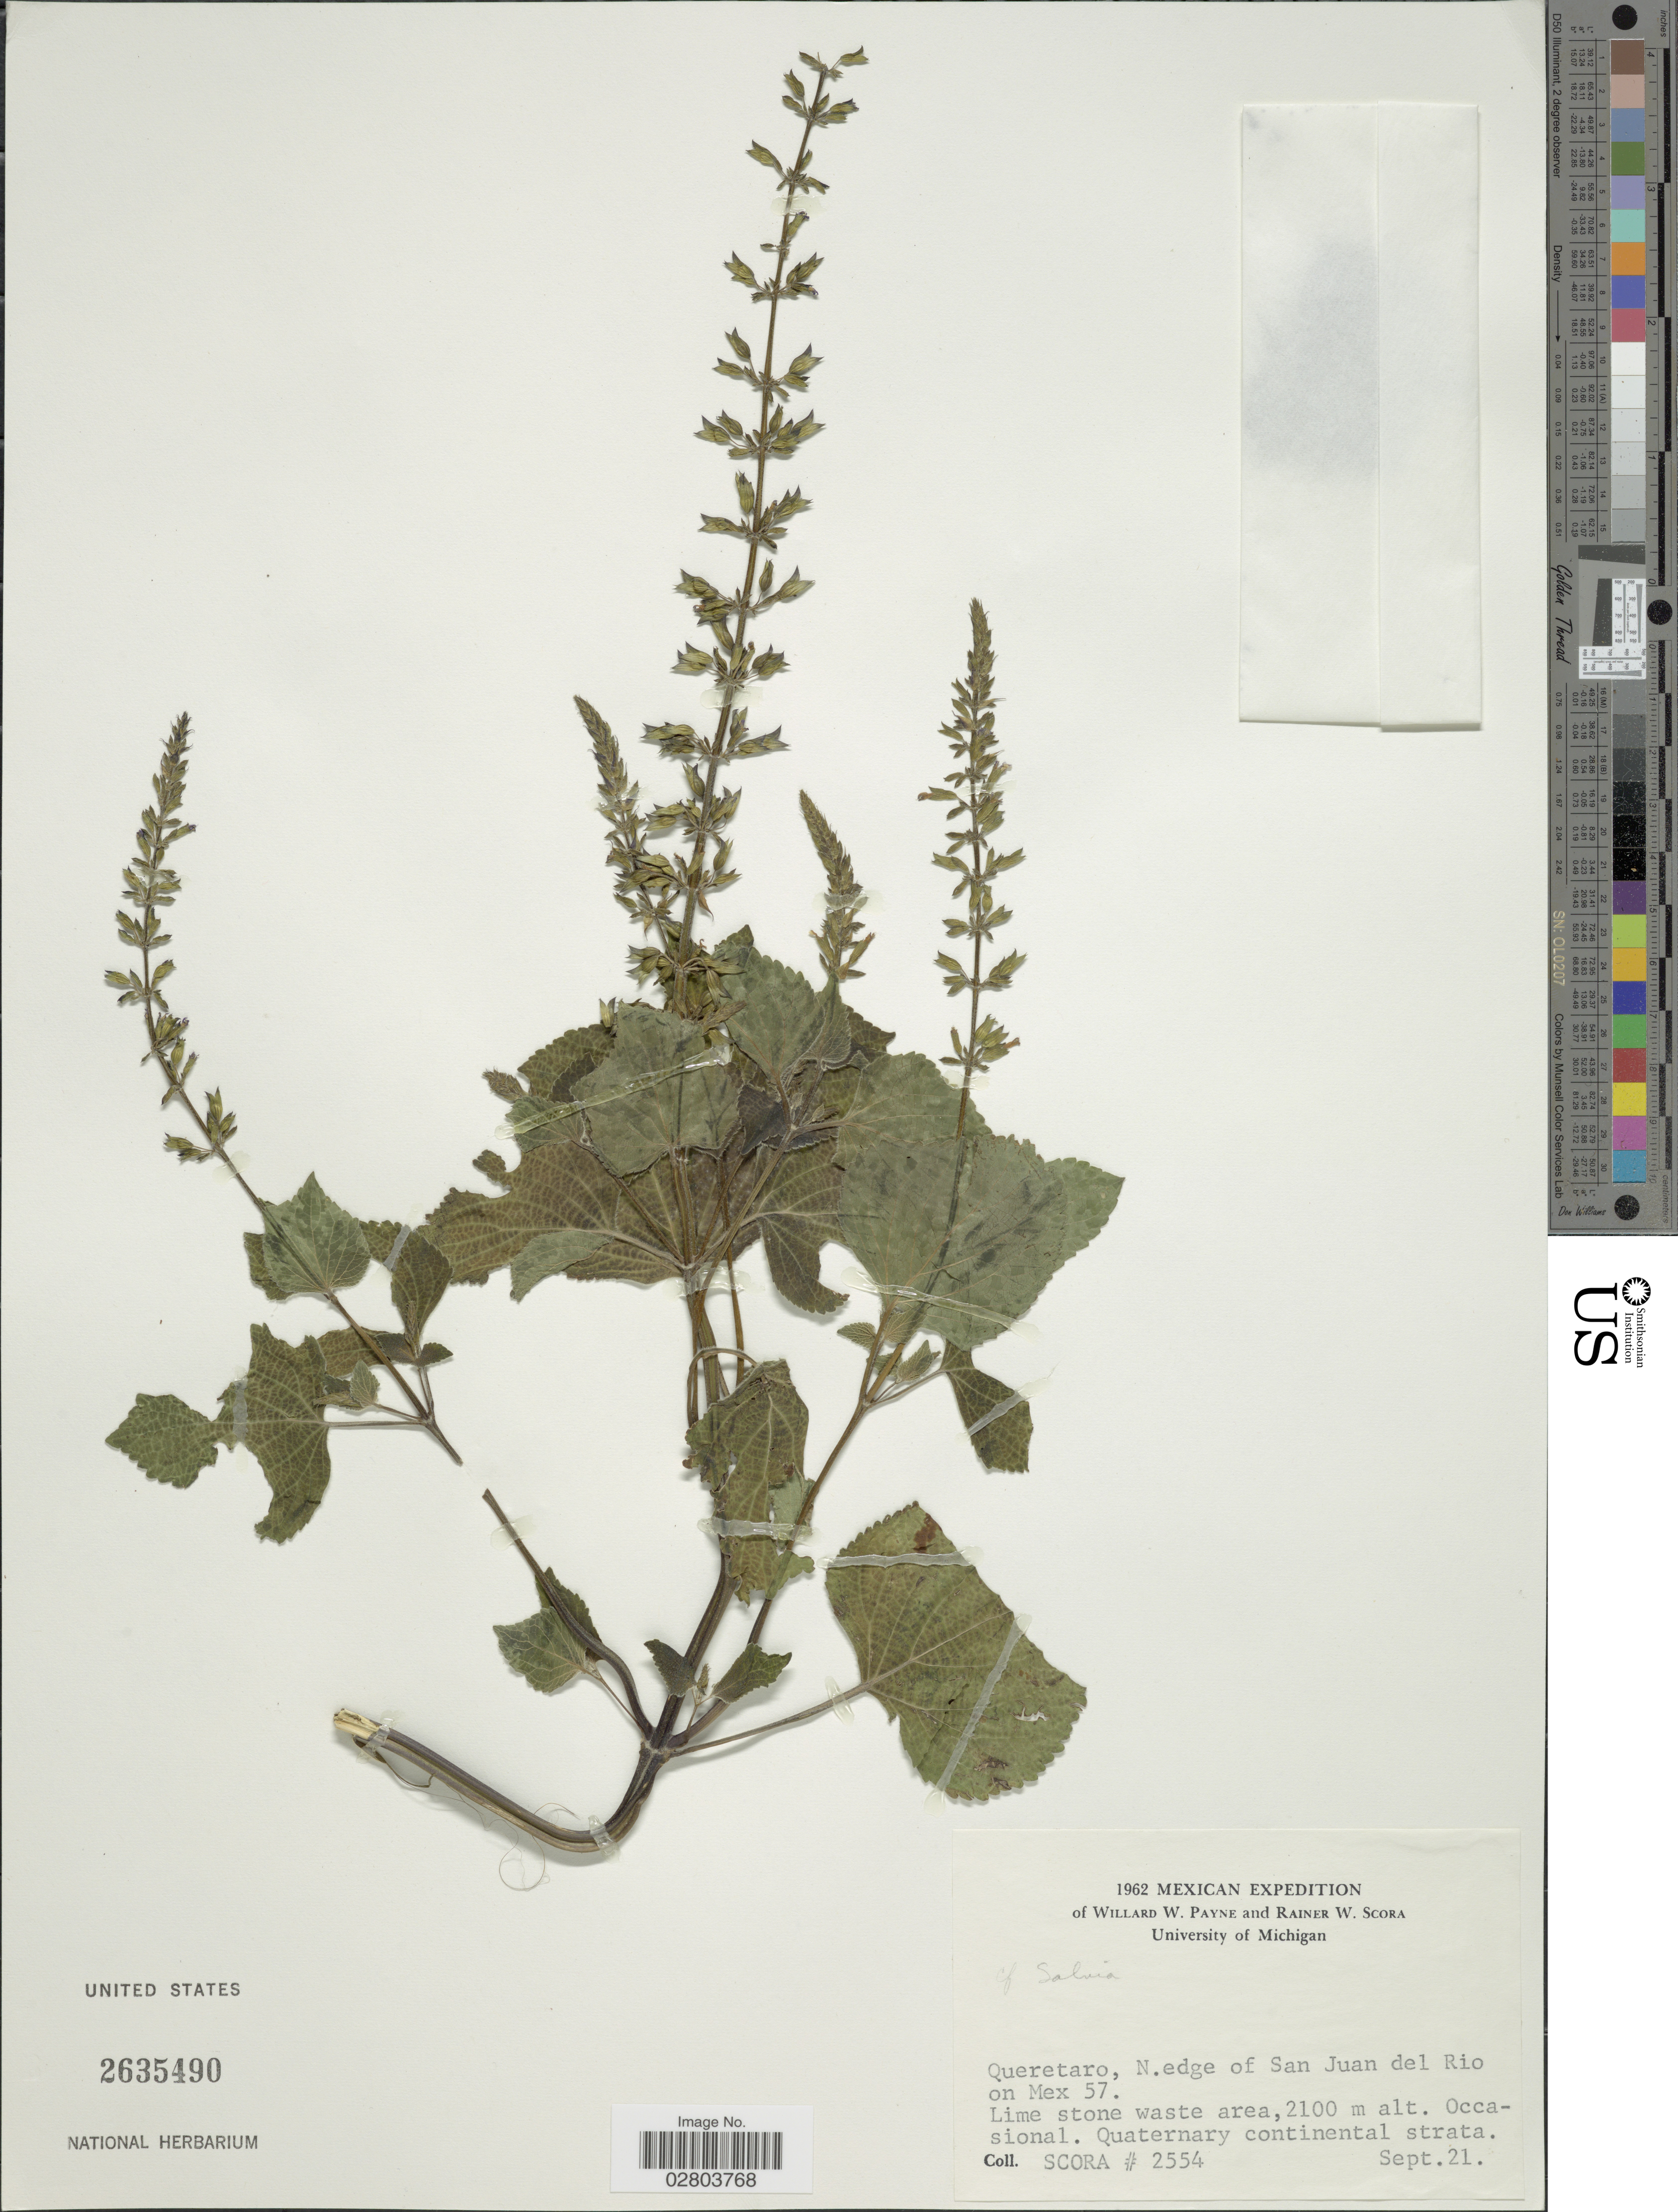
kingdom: Plantae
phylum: Tracheophyta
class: Magnoliopsida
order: Lamiales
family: Lamiaceae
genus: Salvia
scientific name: Salvia sp.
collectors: R. Scora & W. Payne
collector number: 2554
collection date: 1962-09-21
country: Mexico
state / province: Querétaro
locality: Queretaro, N. edge of San Juan del Rio on Mex 57.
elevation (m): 2100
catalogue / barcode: US 2635490